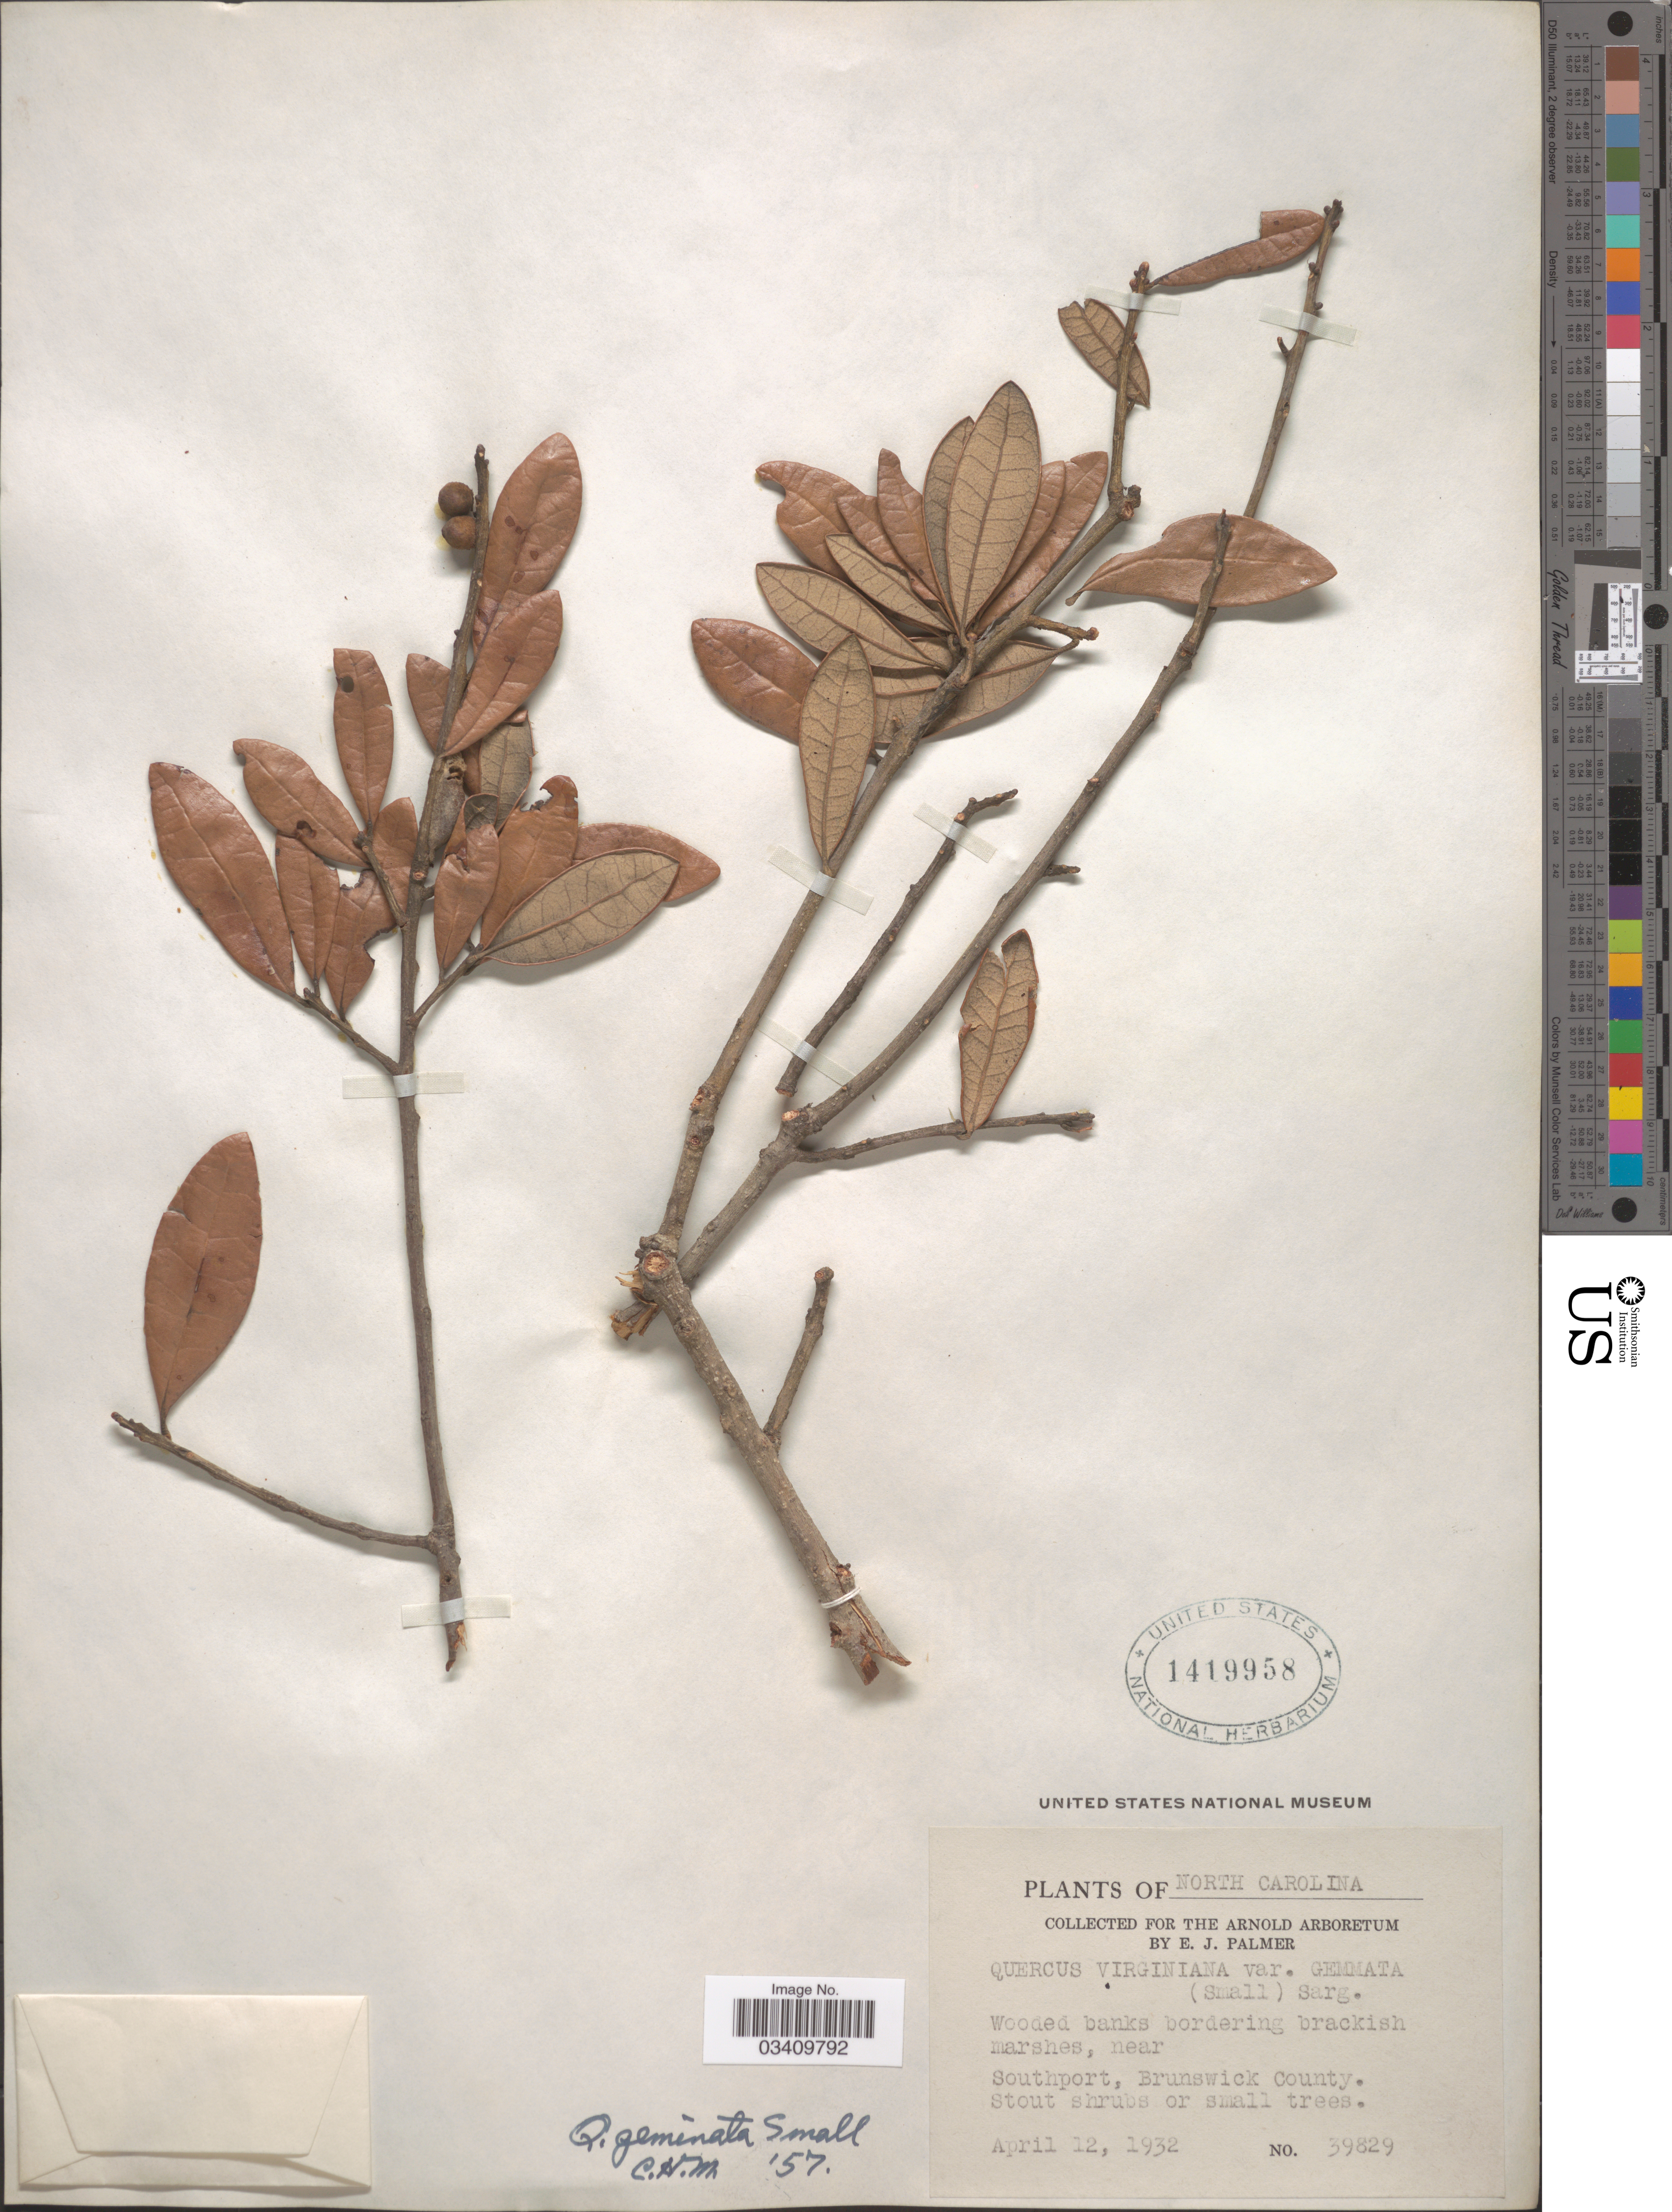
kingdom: Plantae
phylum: Tracheophyta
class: Magnoliopsida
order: Fagales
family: Fagaceae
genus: Quercus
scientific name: Quercus geminata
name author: Small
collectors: E. J. Palmer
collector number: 39829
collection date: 1932-04-12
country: United States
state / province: North Carolina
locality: Near Southport, Brunswick County.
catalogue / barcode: US 1419958